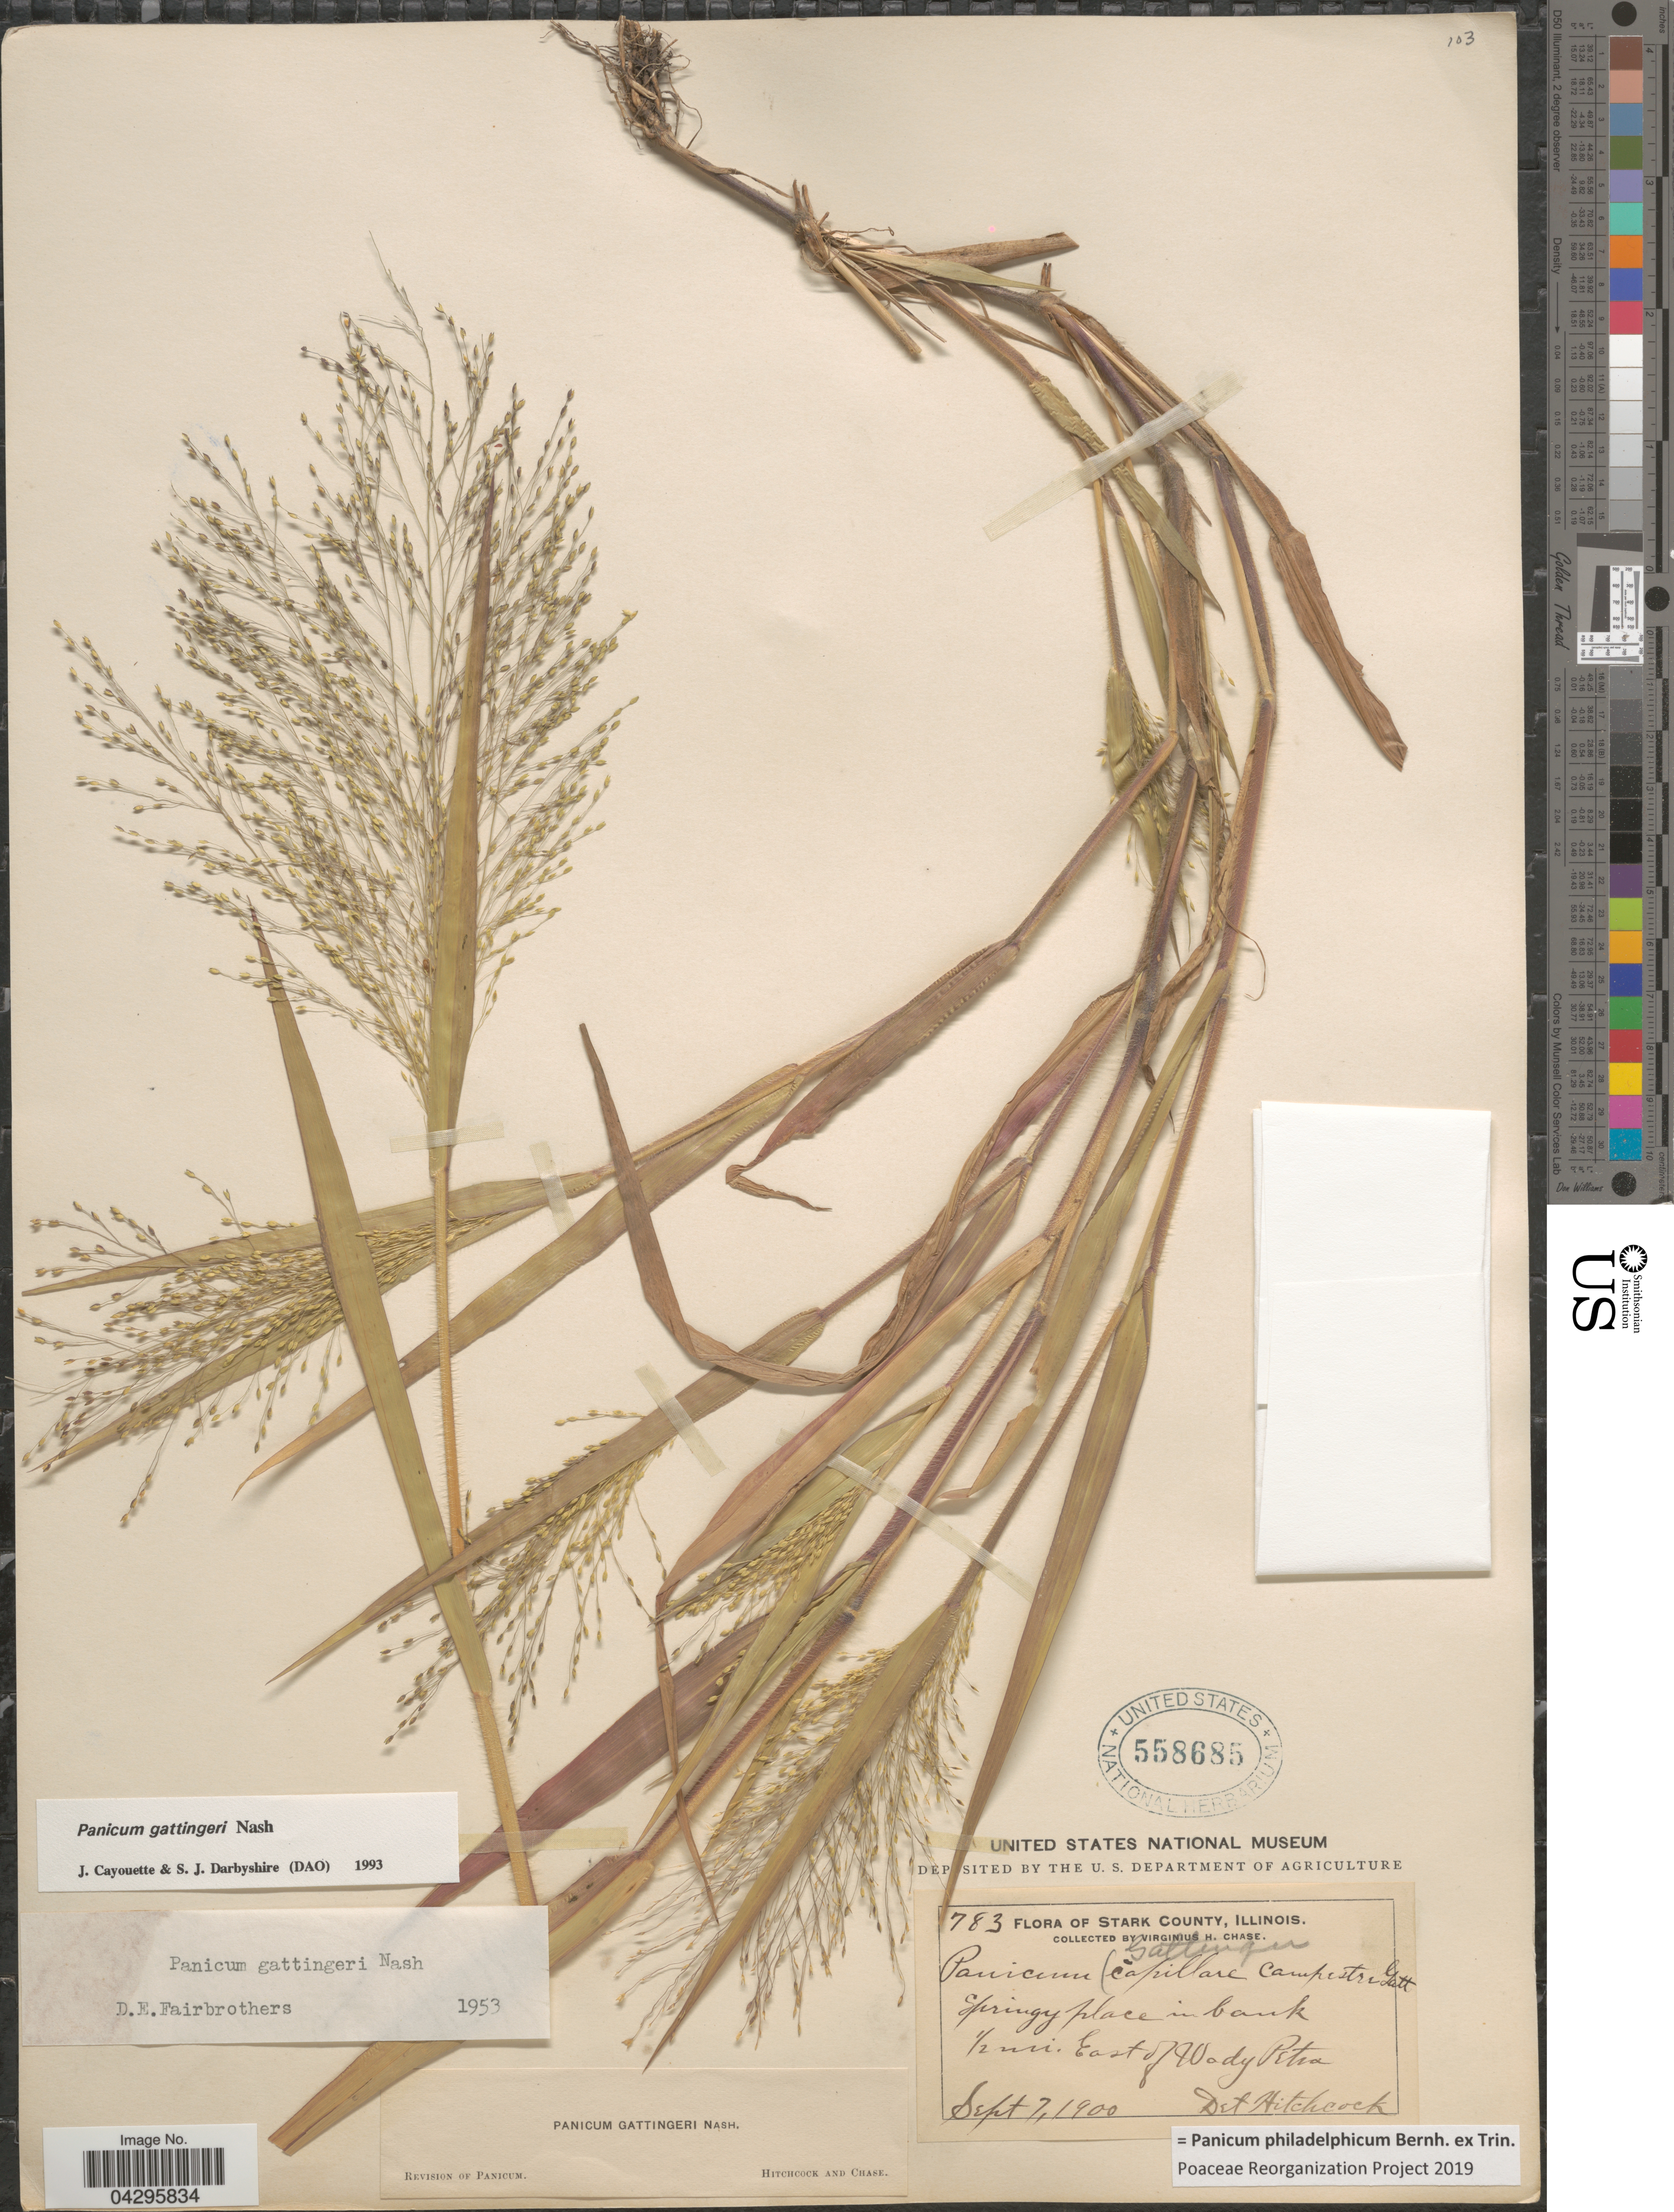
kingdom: Plantae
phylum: Tracheophyta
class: Liliopsida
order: Poales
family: Poaceae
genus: Panicum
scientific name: Panicum philadelphicum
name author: Bernh. ex Trin.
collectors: V. H. Chase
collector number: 783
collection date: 1900-09-07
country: United States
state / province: Illinois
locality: Stark County. Springy place in bank ½ mi. East of Wady Petra.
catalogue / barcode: US 558685